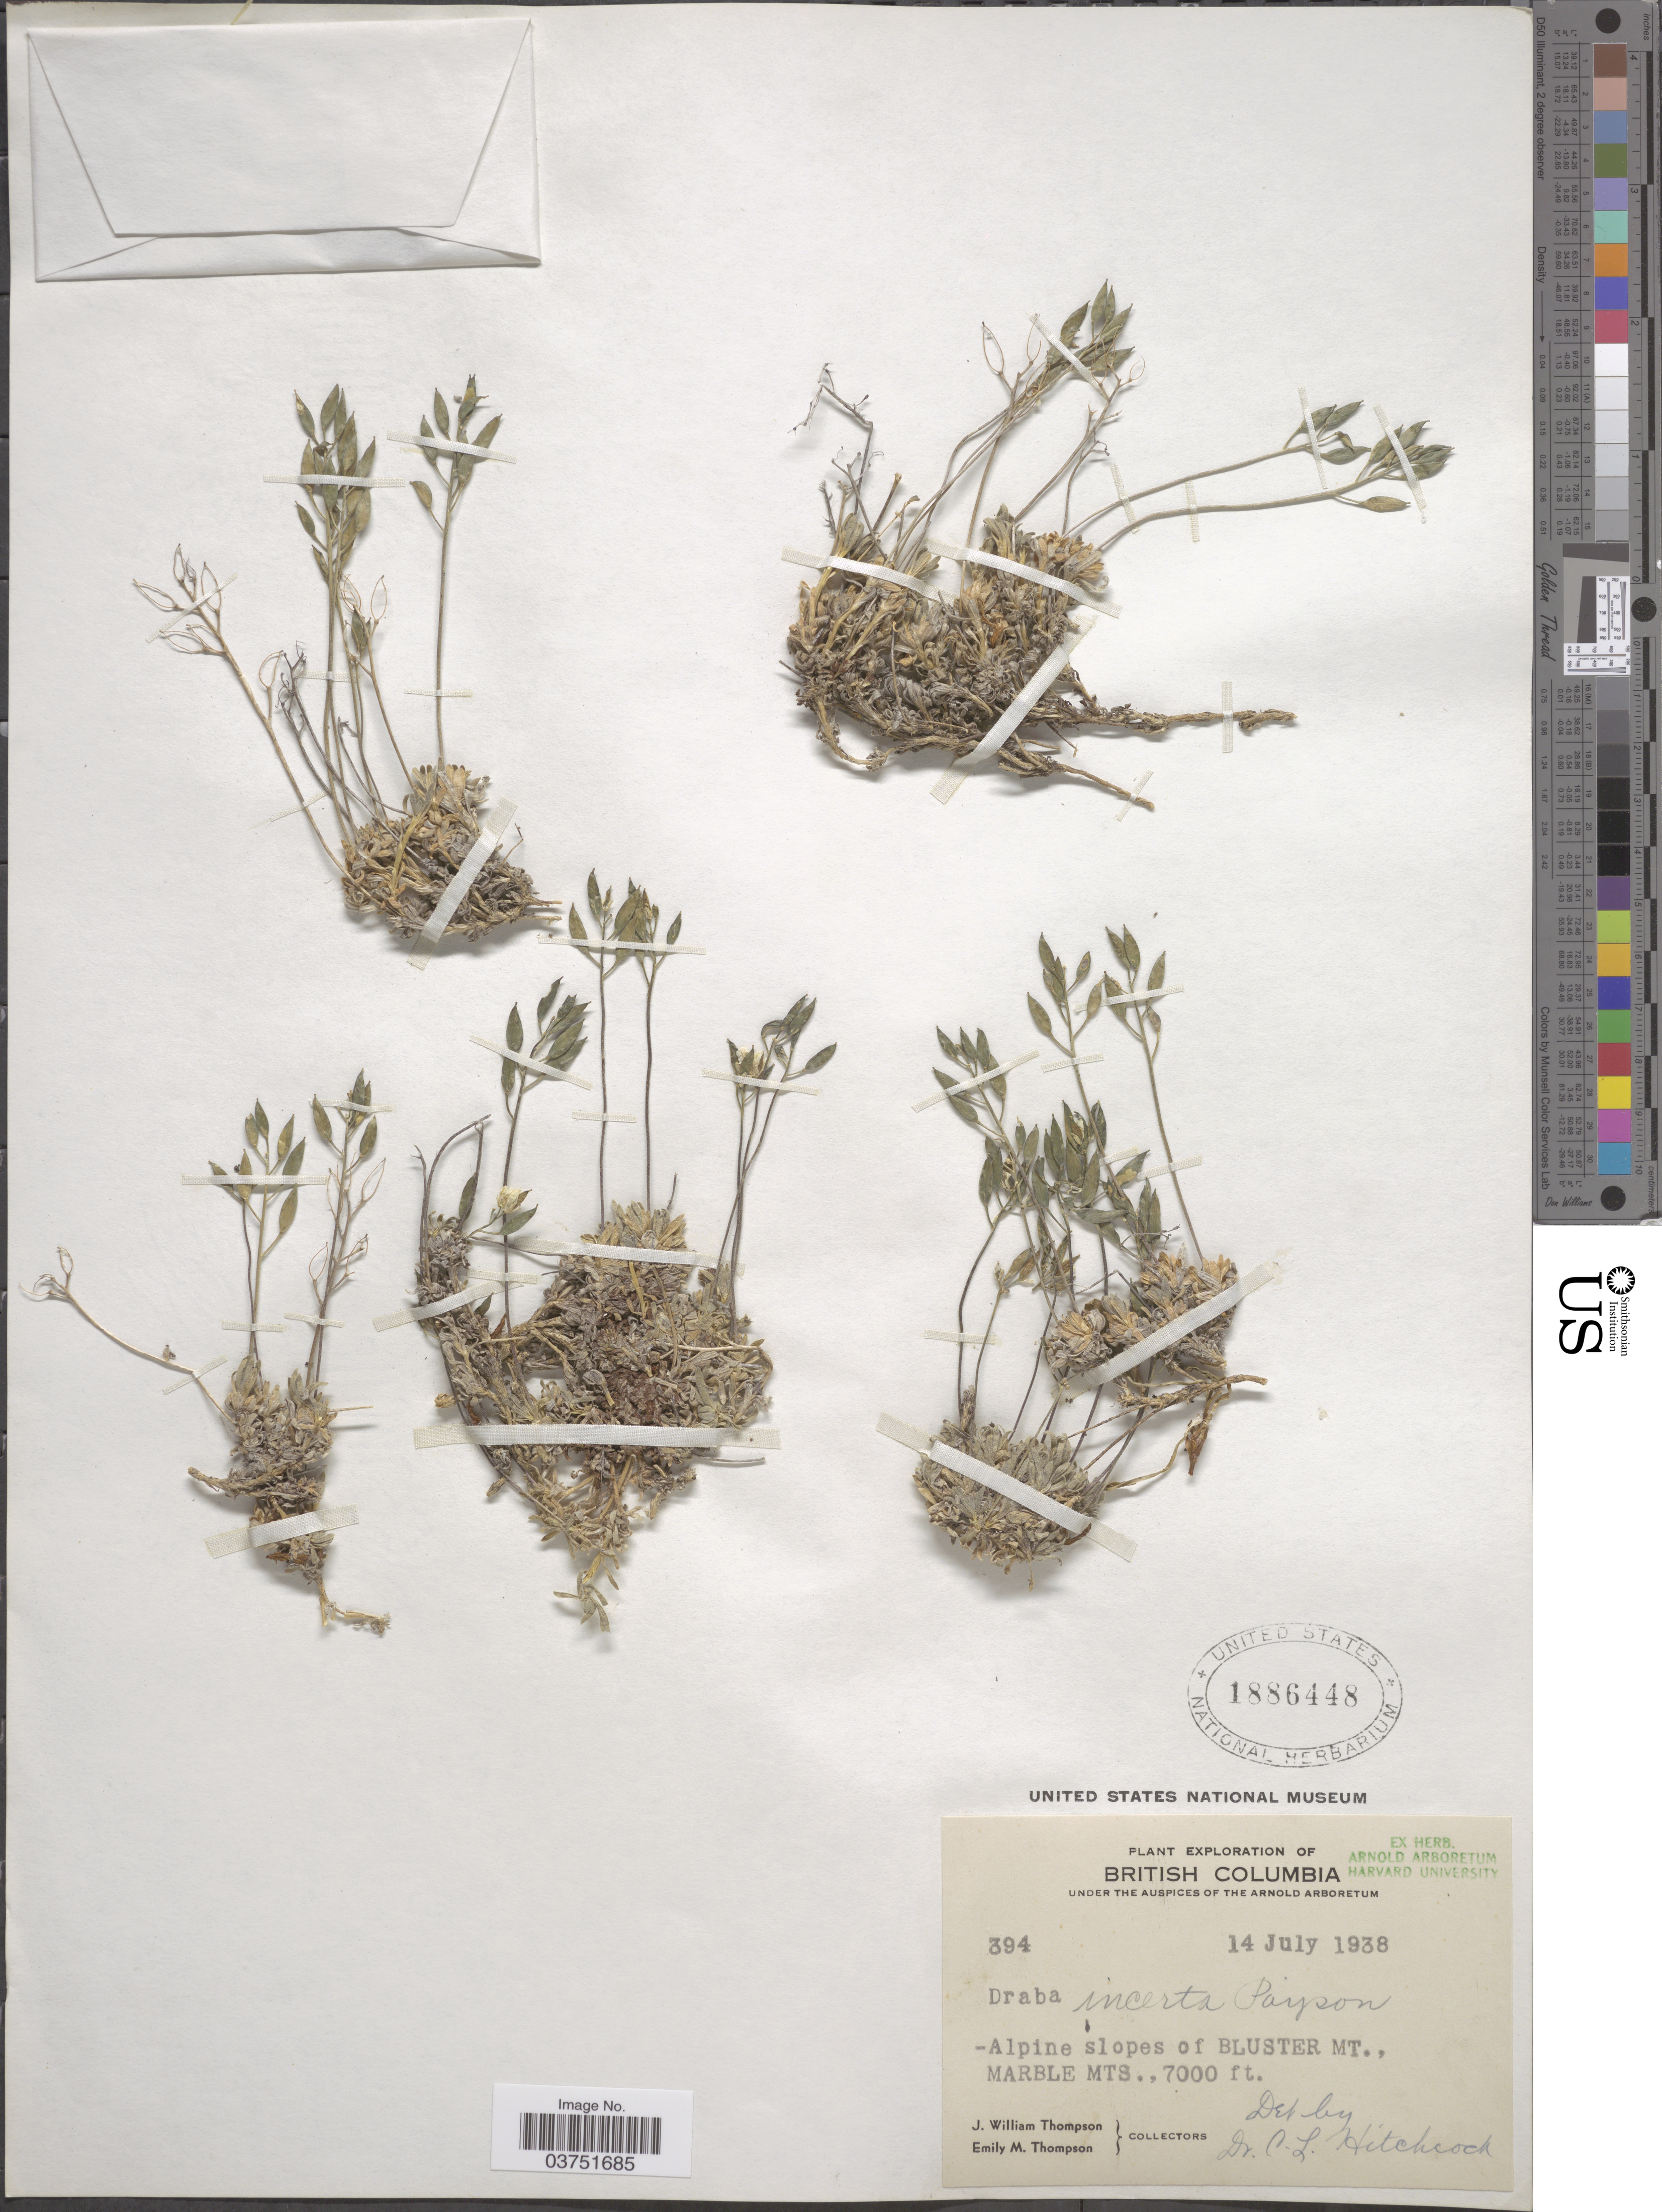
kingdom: Plantae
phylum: Tracheophyta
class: Magnoliopsida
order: Brassicales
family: Brassicaceae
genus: Draba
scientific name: Draba incerta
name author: Payson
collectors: J. W. Thompson & E. M. Thompson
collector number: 394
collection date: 1938-07-14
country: Canada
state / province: British Columbia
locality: Alpine slopes of Bluster Mt., Marble Mts.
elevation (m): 2134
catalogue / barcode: US 1886448